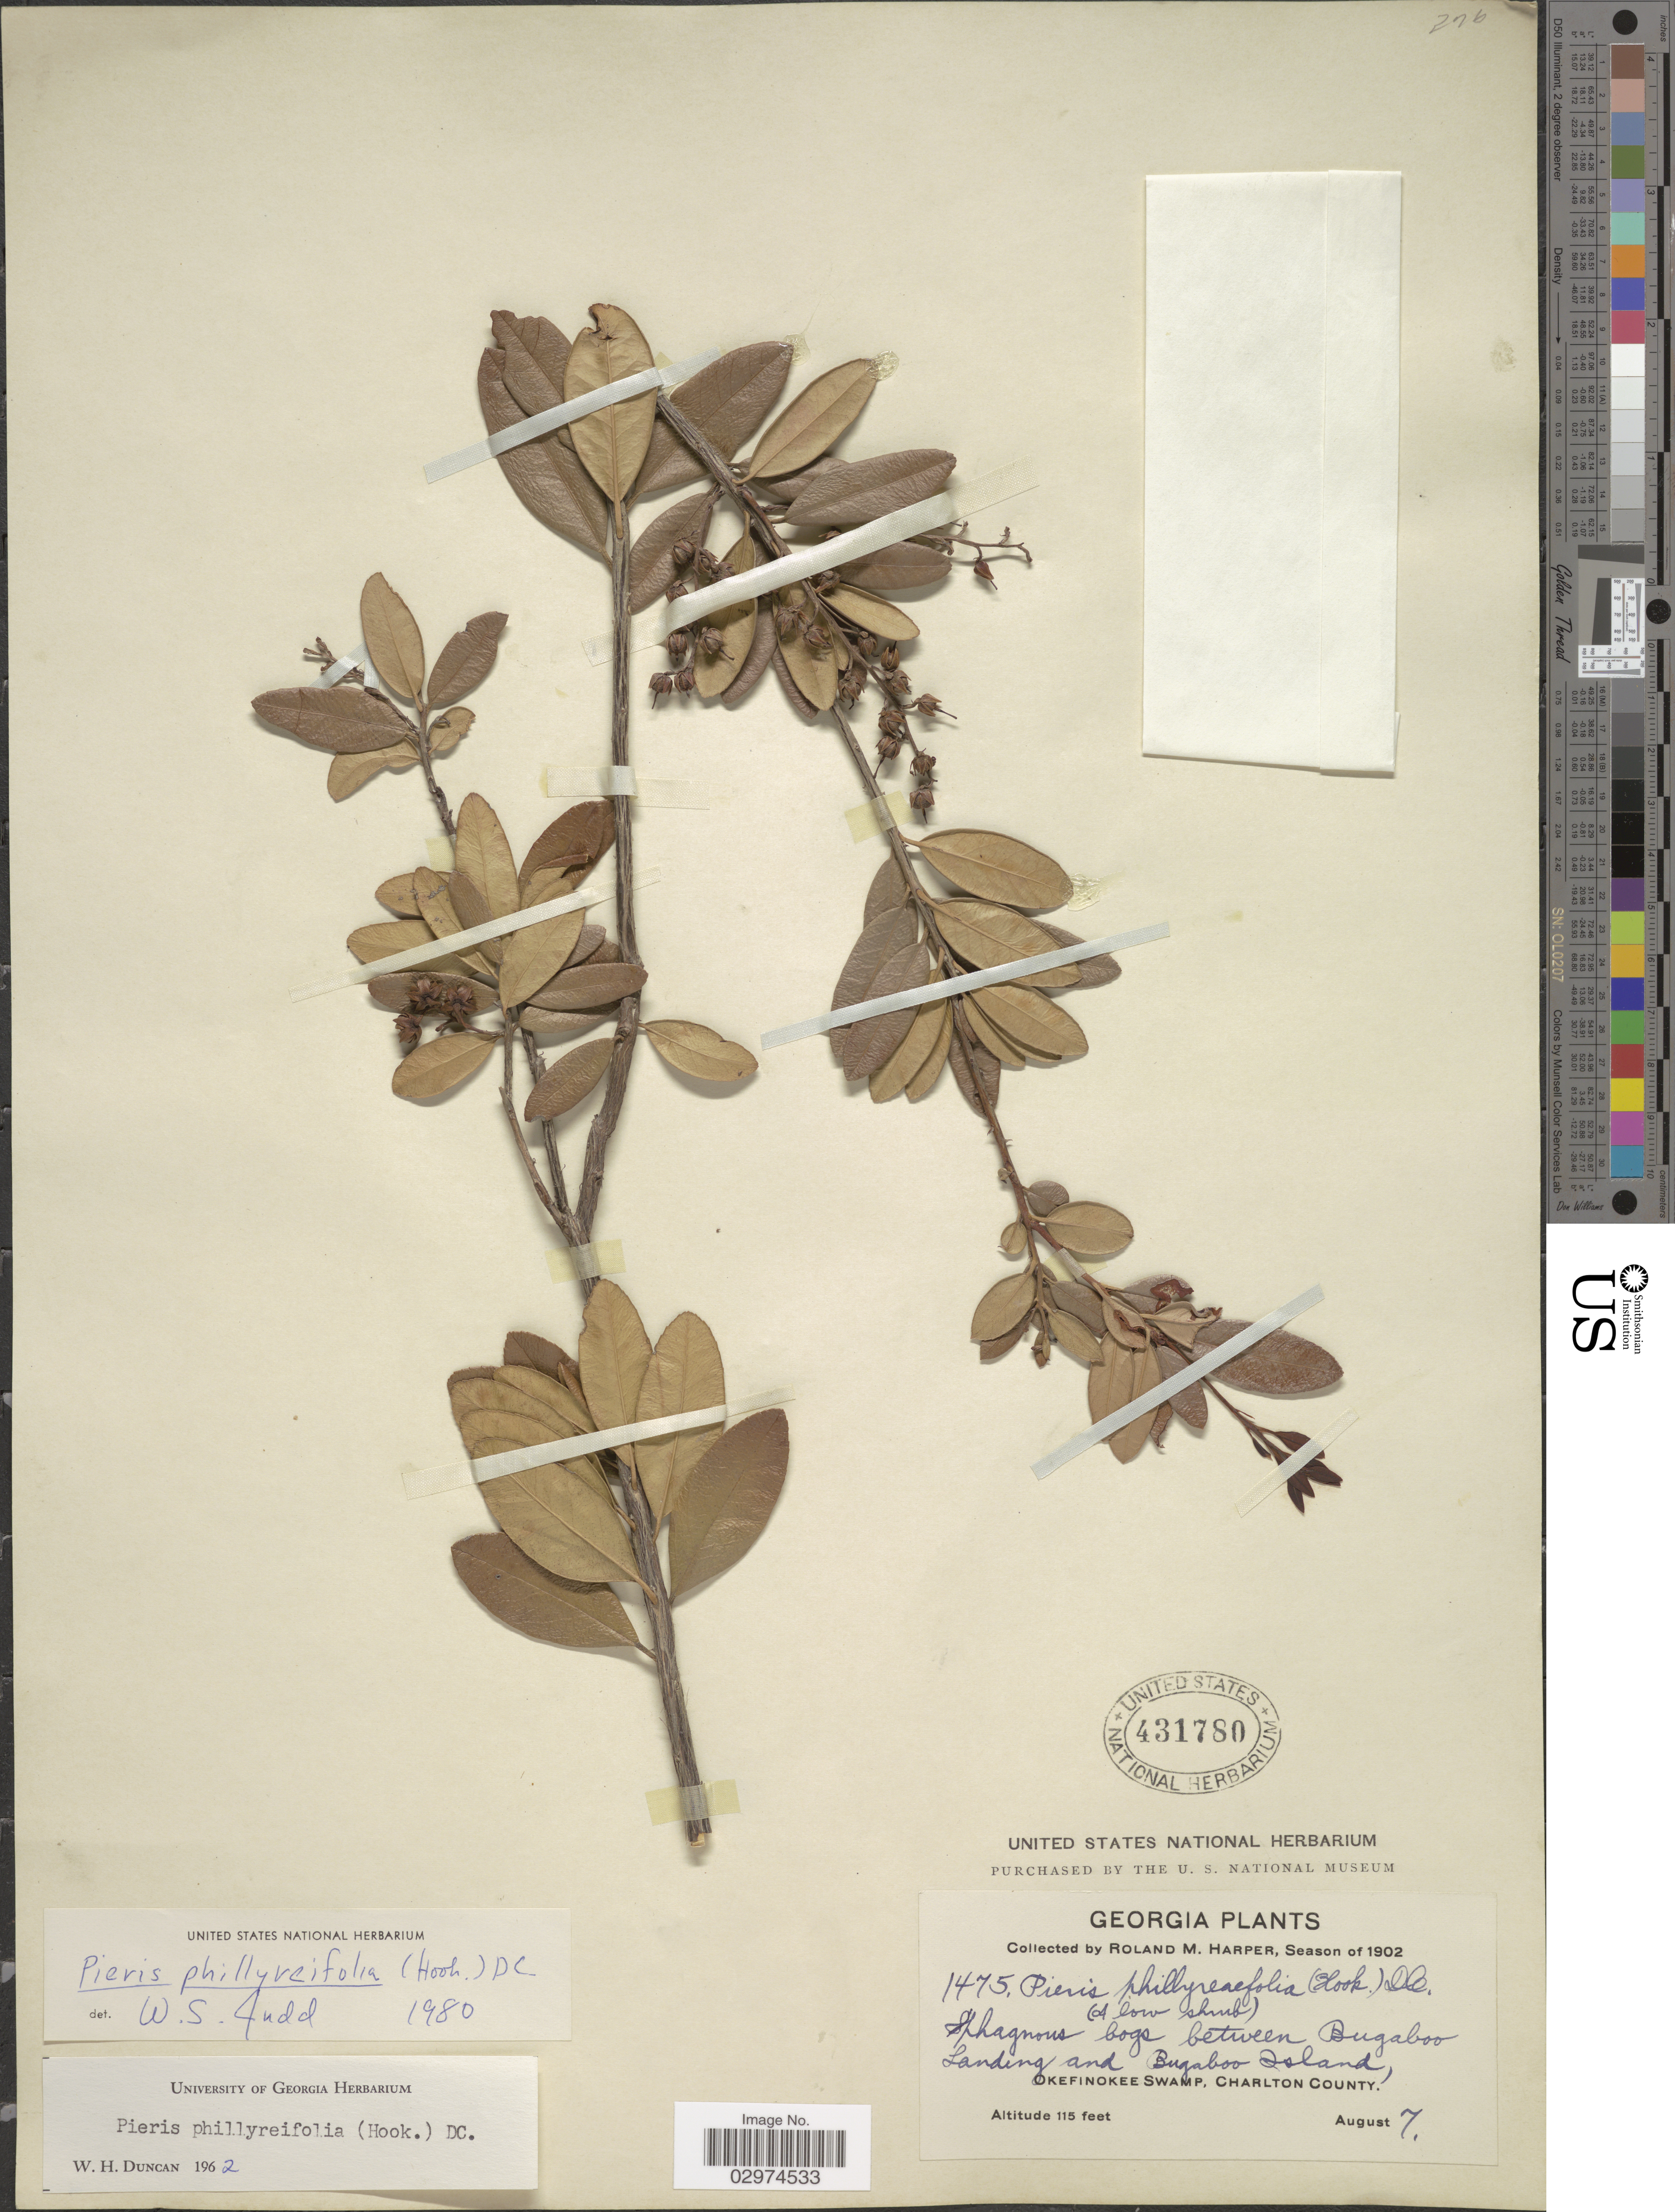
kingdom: Plantae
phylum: Tracheophyta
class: Magnoliopsida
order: Ericales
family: Ericaceae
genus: Pieris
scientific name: Pieris phillyreifolia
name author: (Hook.) DC.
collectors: R. M. Harper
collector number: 1475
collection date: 1902-08-07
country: United States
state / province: Georgia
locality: Sphagnous bogs between Bugaboo Landing and Bugaboo Island. Okefinokee Swamp, Charlton County.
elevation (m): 35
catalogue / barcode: US 431780